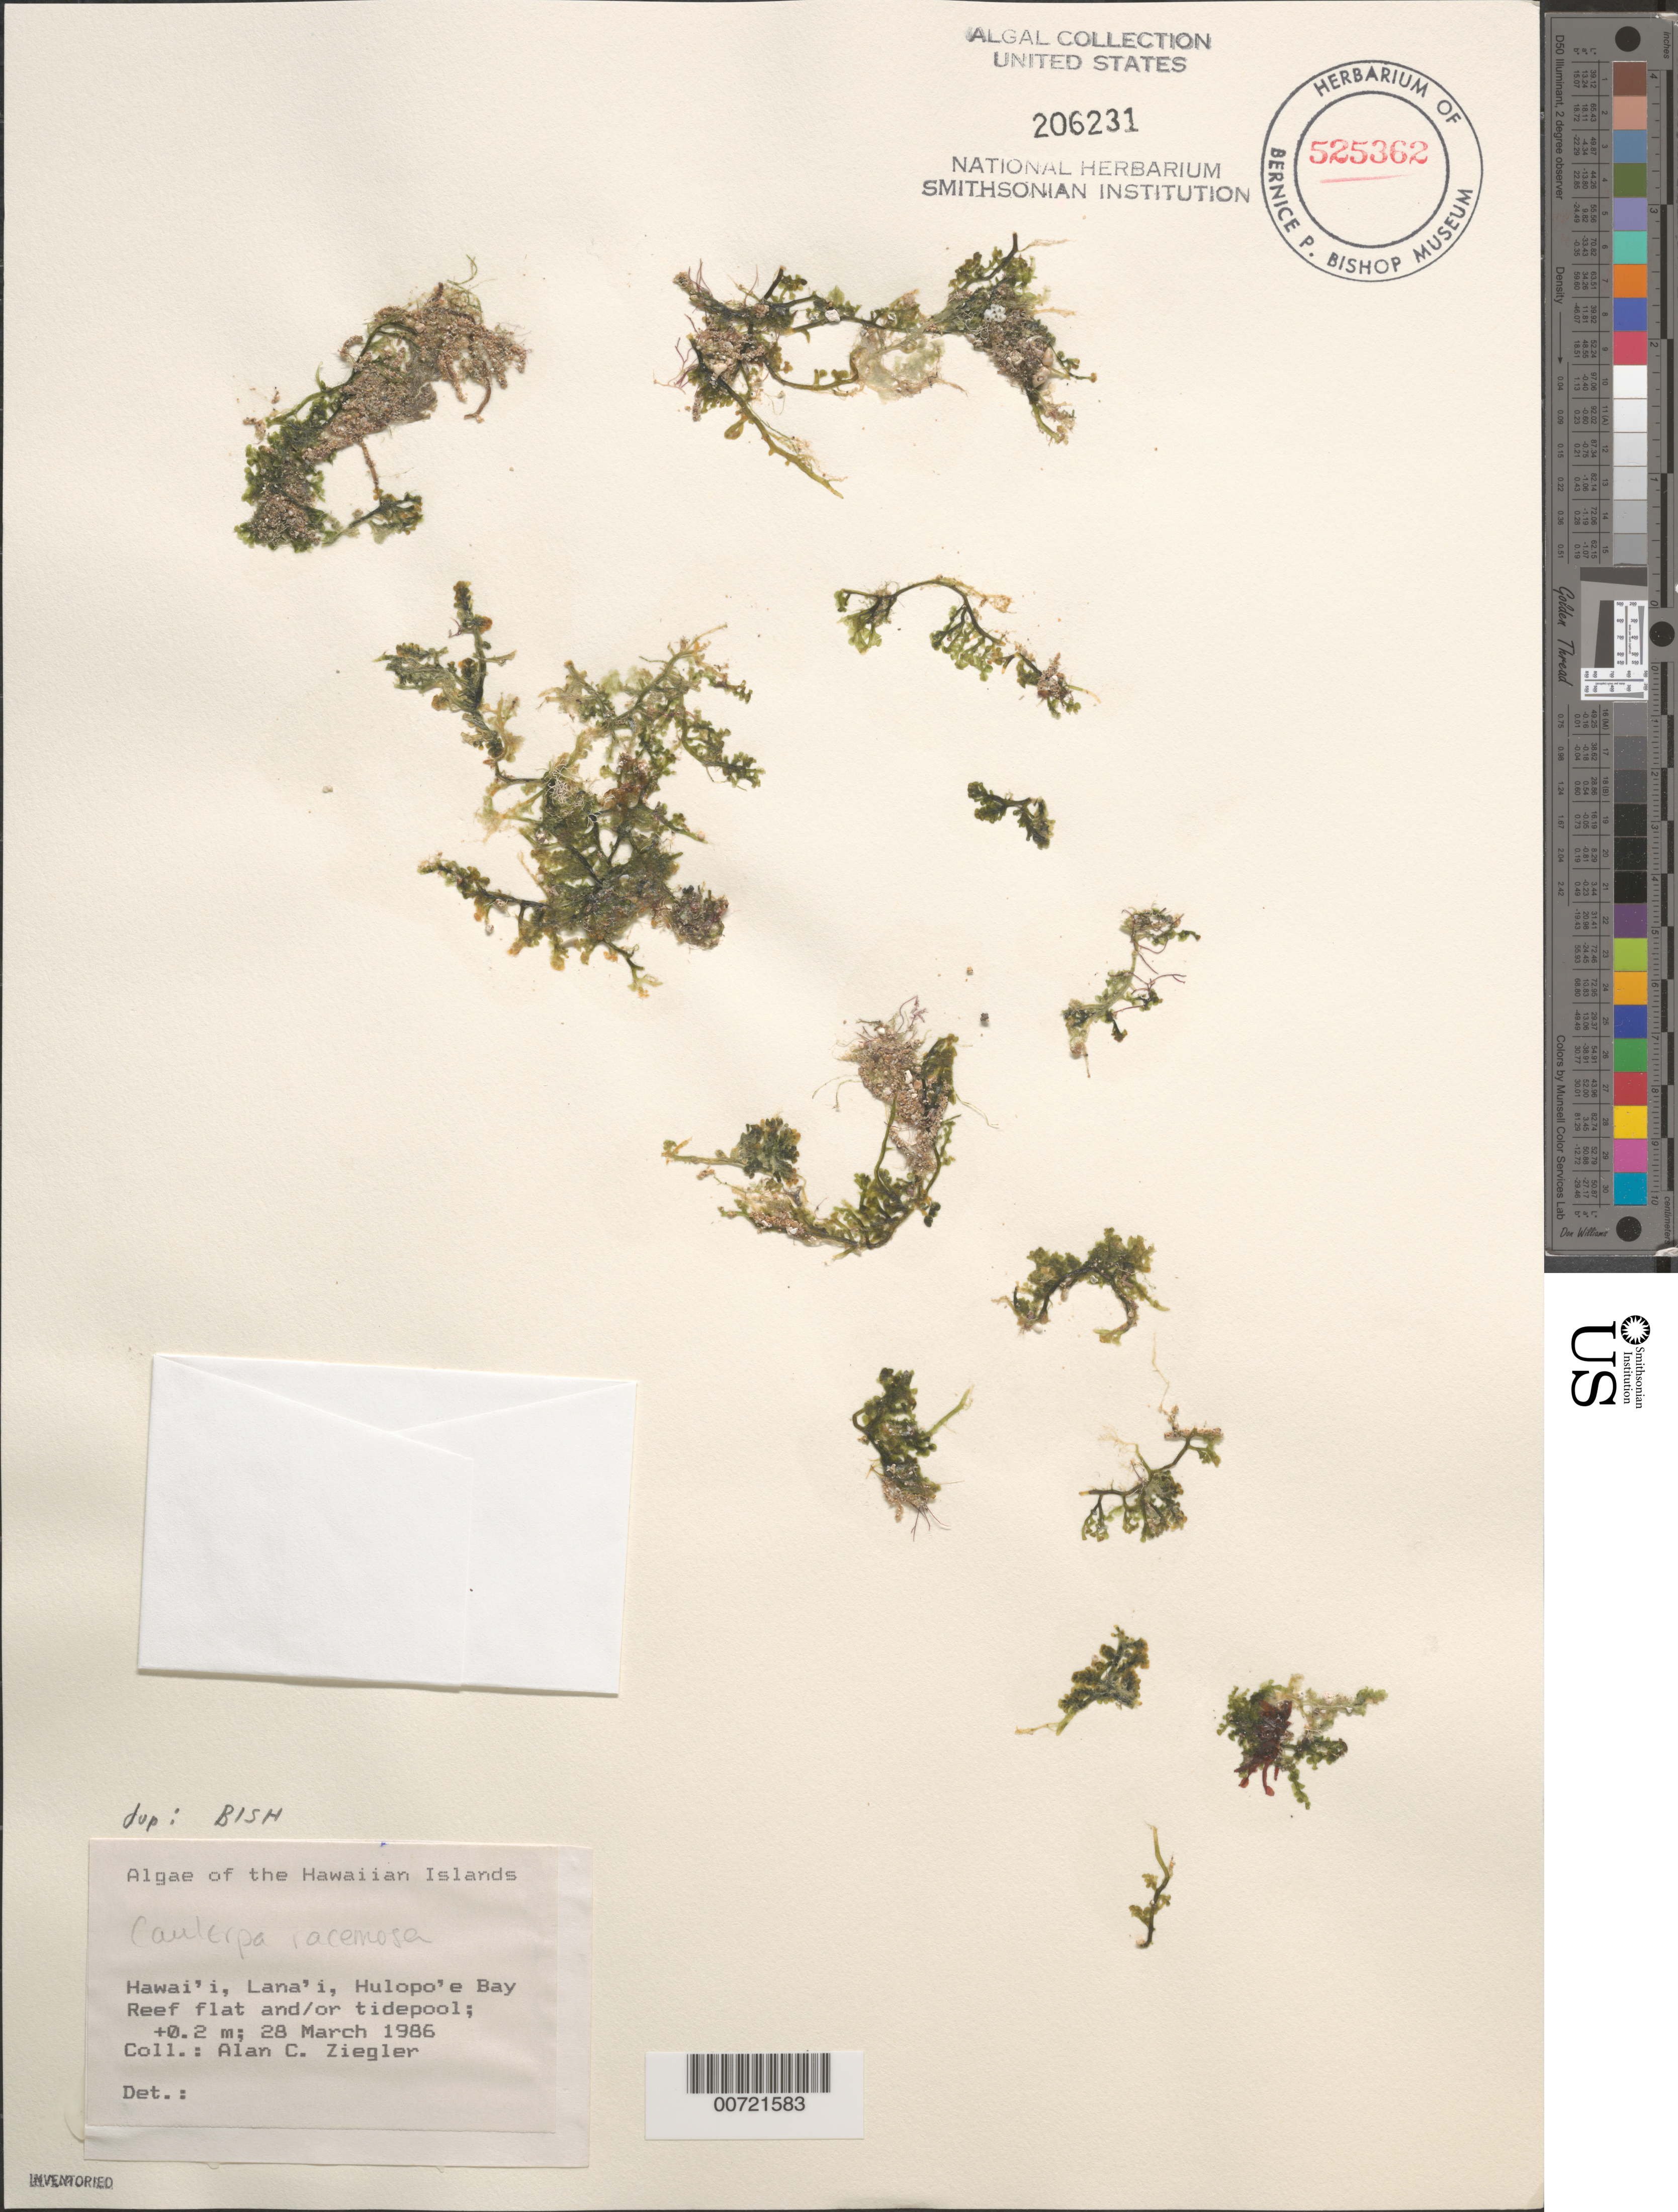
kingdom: Plantae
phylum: Chlorophyta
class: Ulvophyceae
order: Bryopsidales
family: Caulerpaceae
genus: Caulerpa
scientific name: Caulerpa racemosa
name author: (Forssk.) J. Agardh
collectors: A. Ziegler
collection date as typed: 28 Mar 1986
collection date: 1986-03-28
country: United States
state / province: Hawaii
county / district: Maui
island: Lana'i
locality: Hulopo'e Bay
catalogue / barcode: US 206231